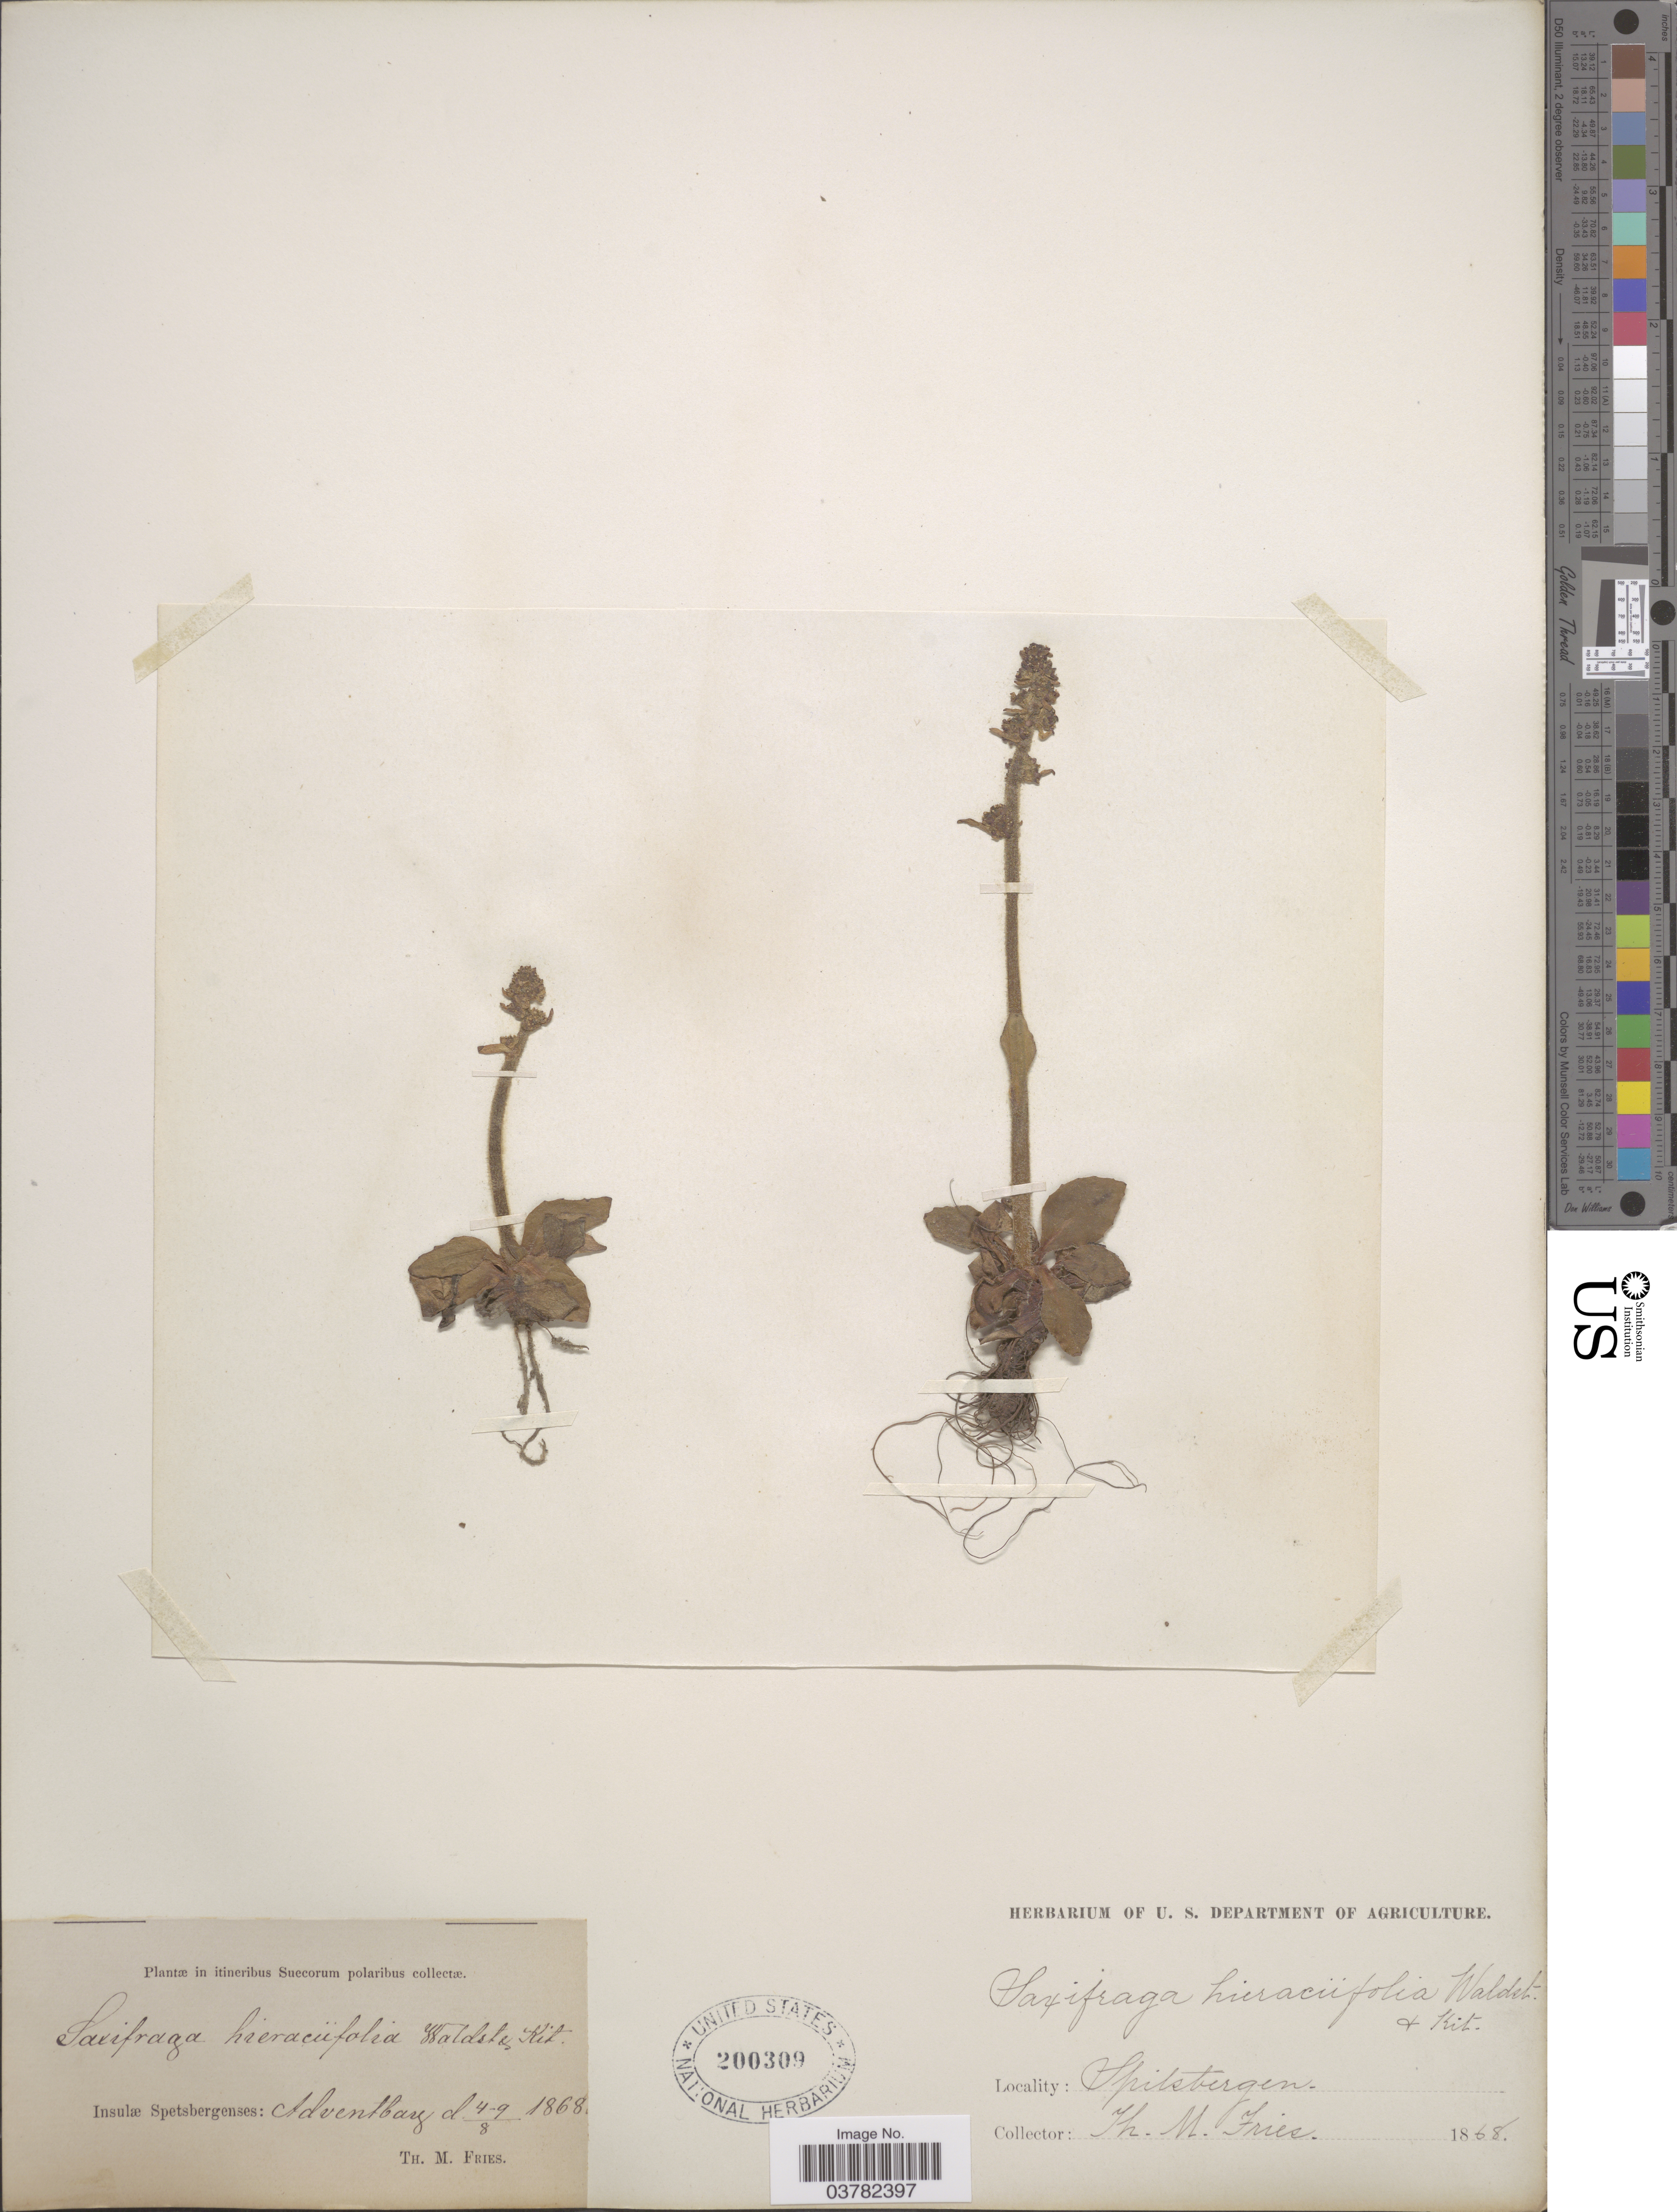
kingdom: Plantae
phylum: Tracheophyta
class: Magnoliopsida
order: Saxifragales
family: Saxifragaceae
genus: Micranthes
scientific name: Micranthes hieraciifolia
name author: (Waldst. & Kit. ex Willd.) Haw.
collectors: T. Fries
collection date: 1868-08-04/1868-08-09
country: Norway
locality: Spitsbergen. Itineribus Suecorum polaribus. Insulæ Spetsbergenses: Adventbay.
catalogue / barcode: US 200309